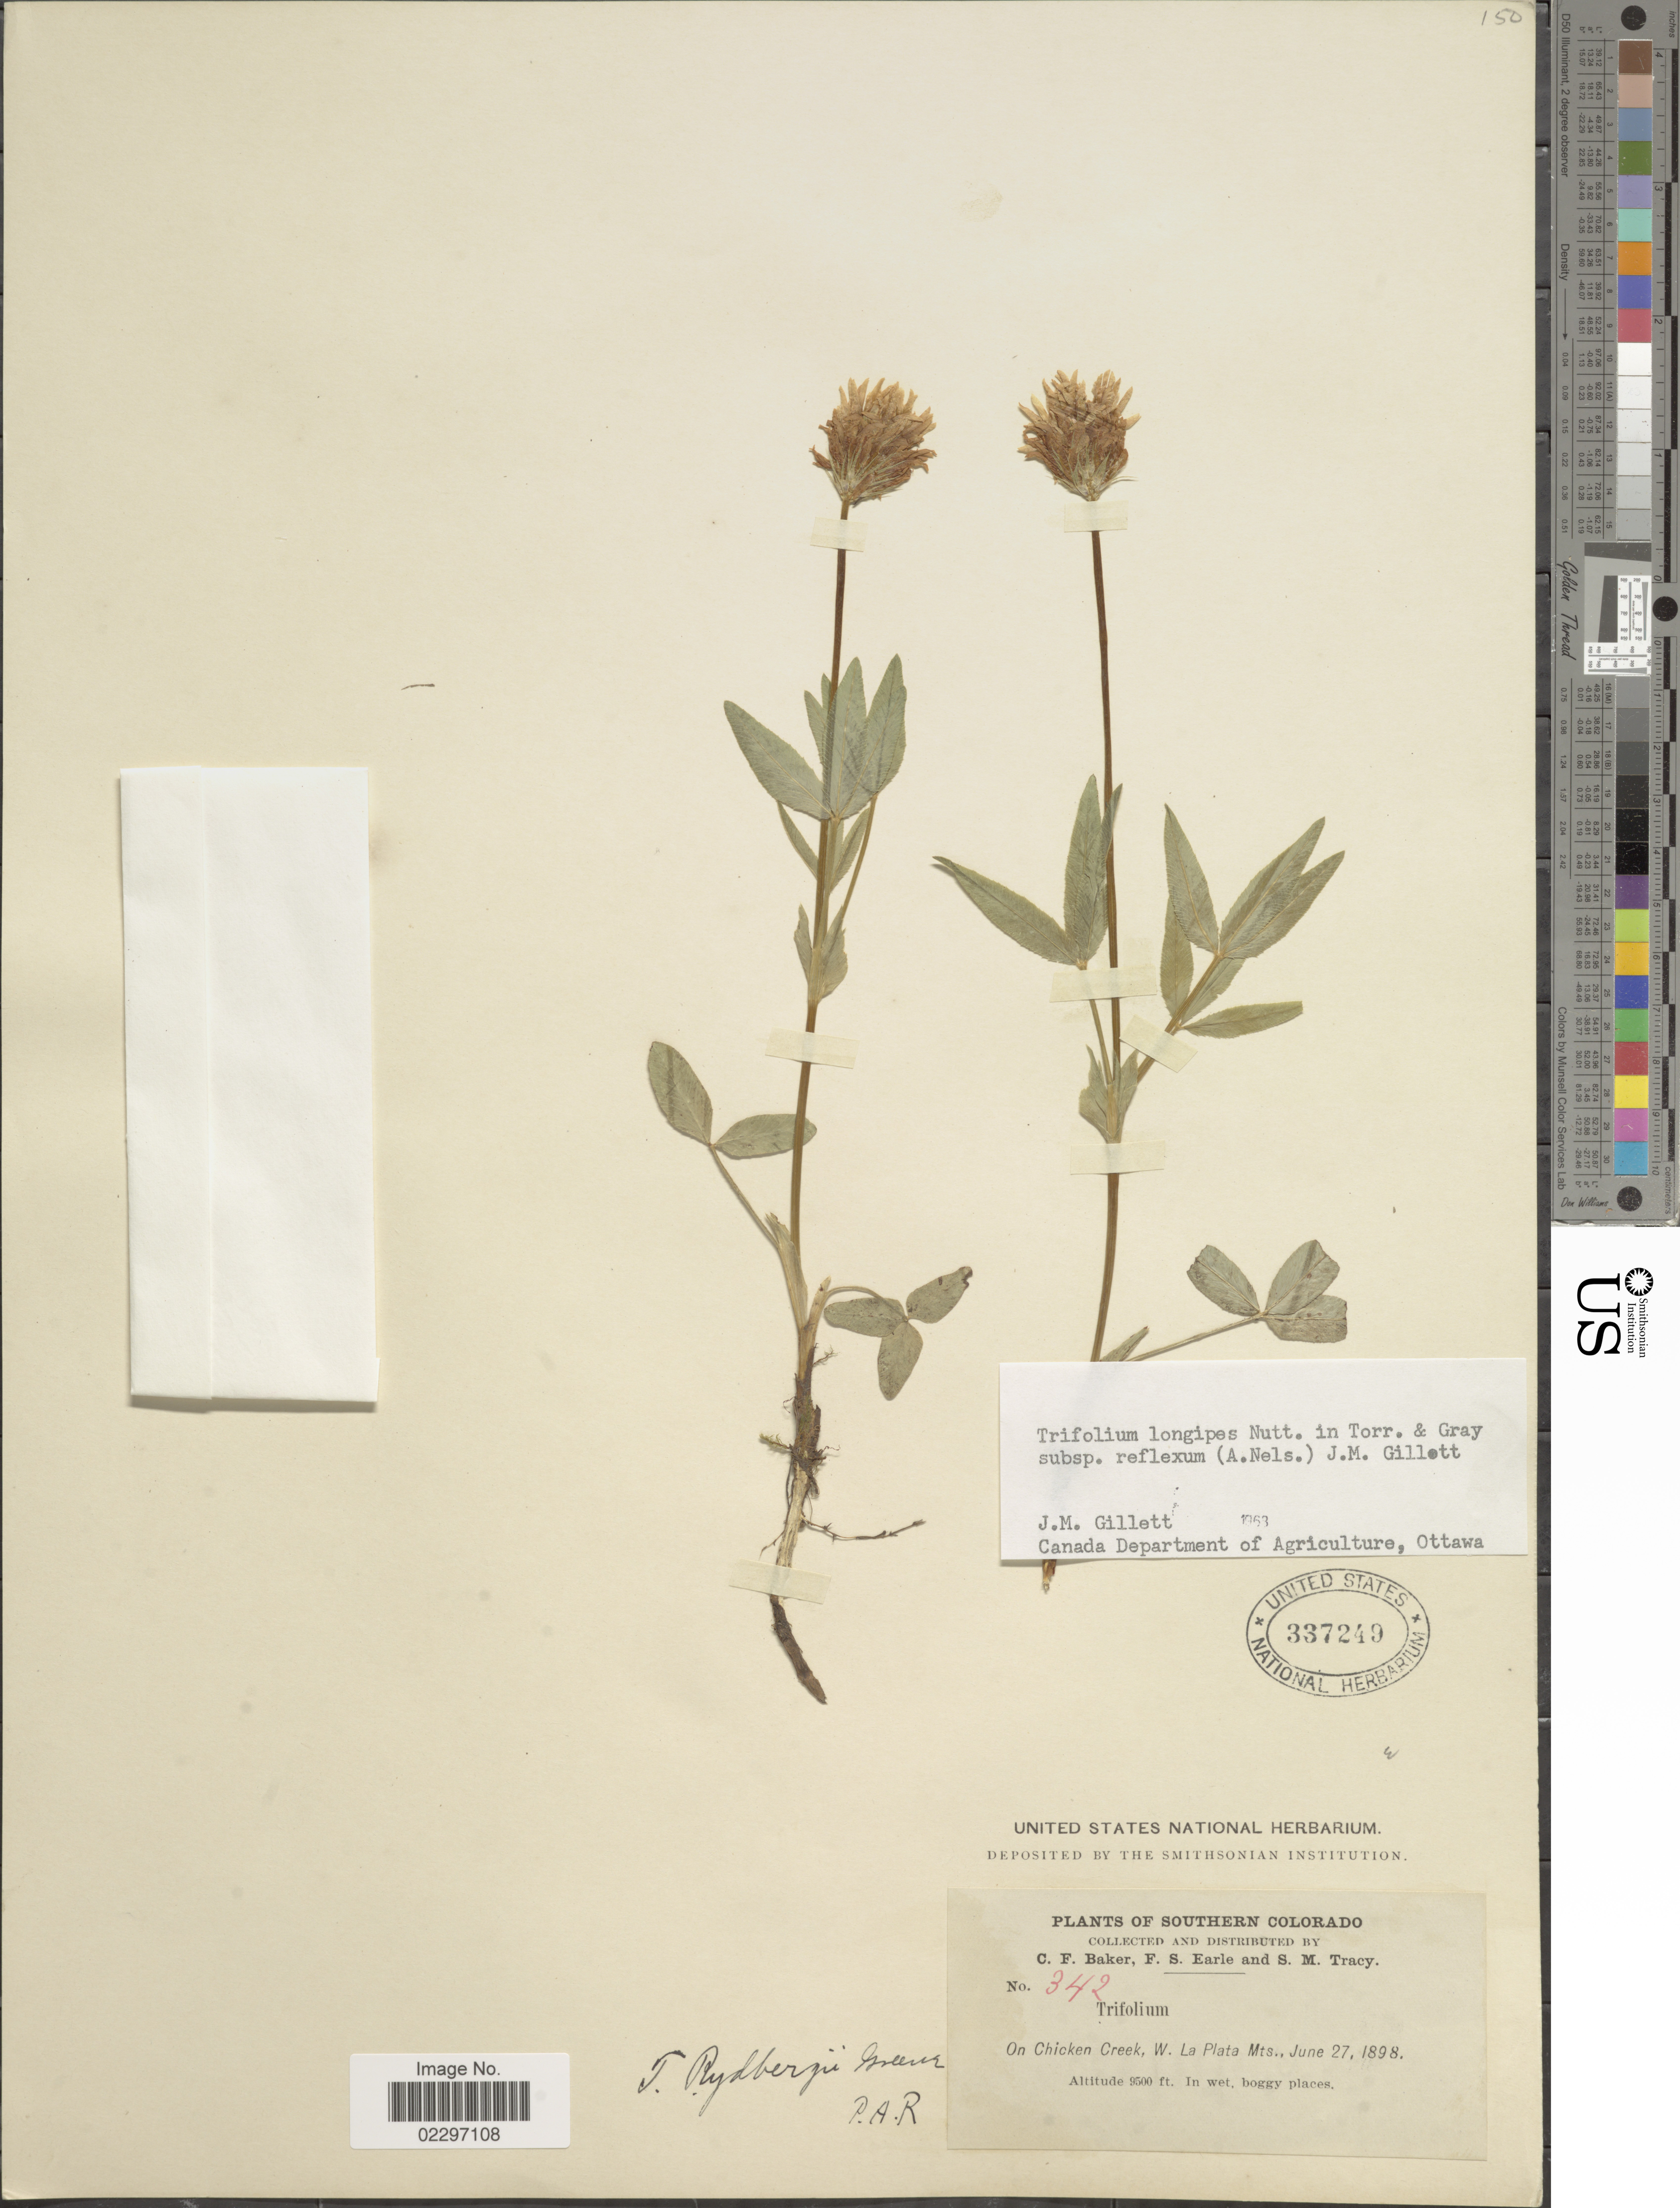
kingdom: Plantae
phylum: Tracheophyta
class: Magnoliopsida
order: Fabales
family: Fabaceae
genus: Trifolium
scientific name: Trifolium longipes subsp. reflexum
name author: (A. Nelson) J.M. Gillet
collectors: C. F. Baker, F. S. Earle & S. M. Tracy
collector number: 342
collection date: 1898-06-27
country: United States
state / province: Colorado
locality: Southern Colorado. On Chicken Creek, W. La Plata Mts.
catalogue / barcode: US 337249